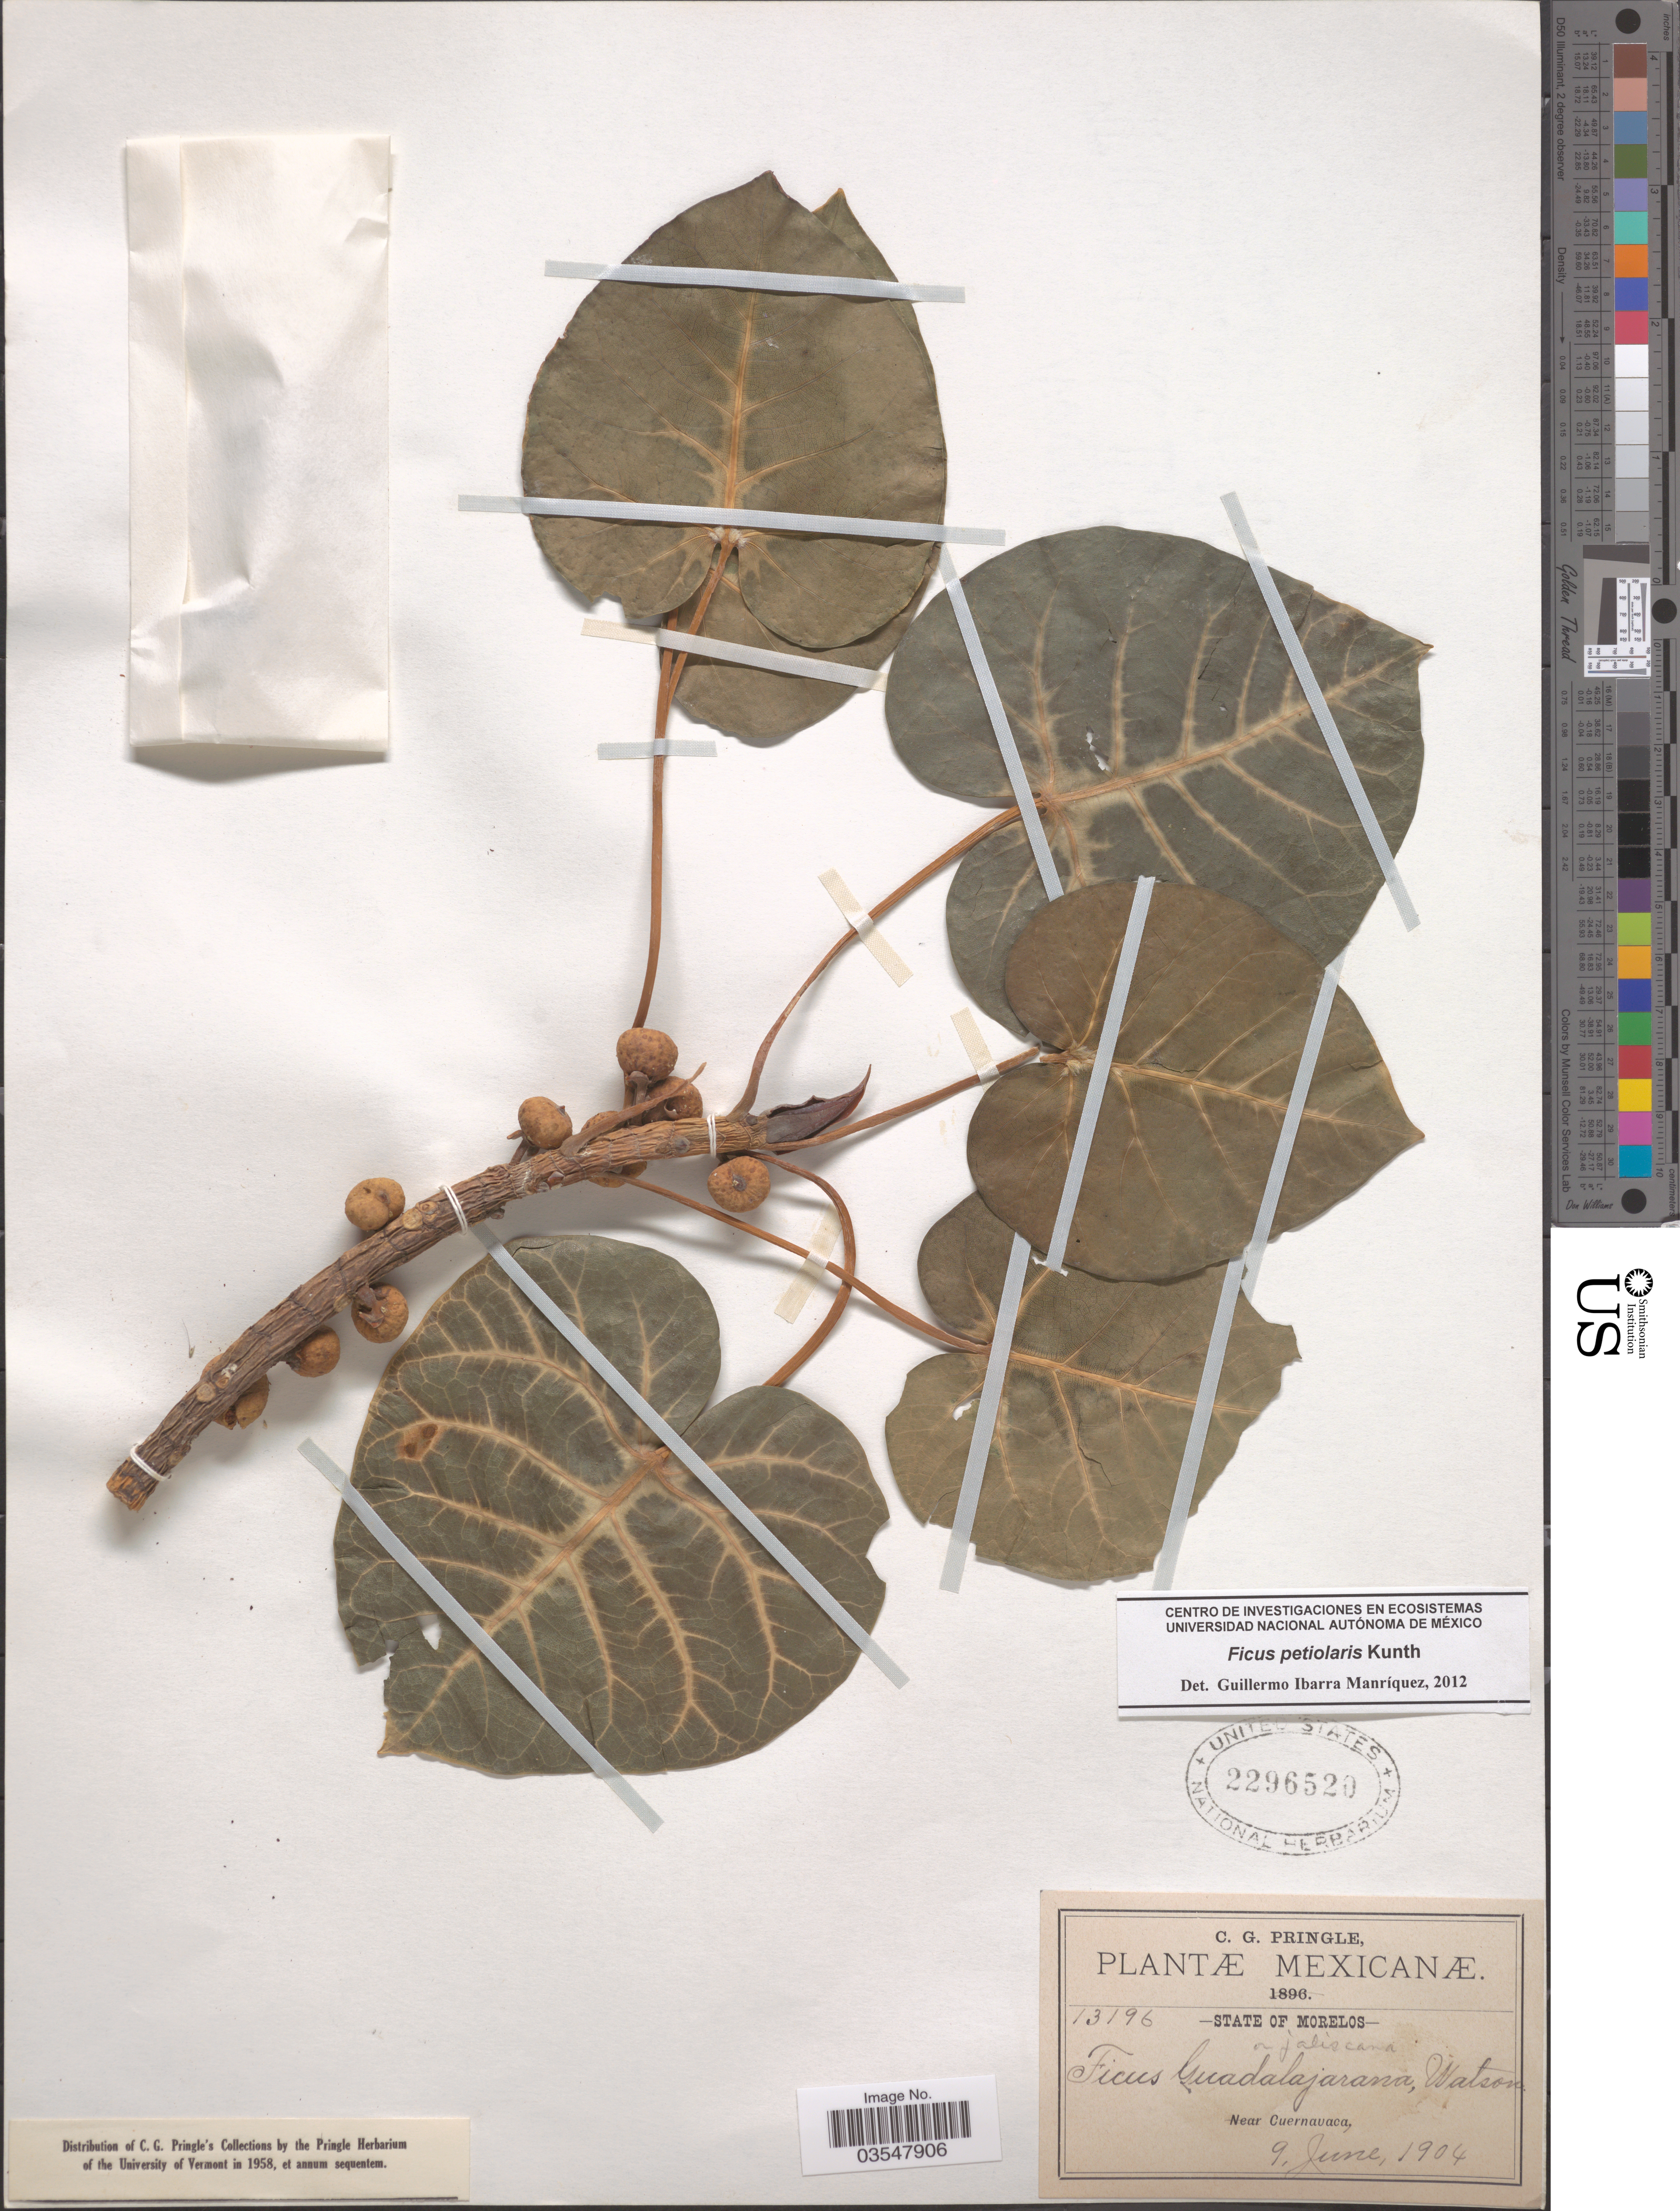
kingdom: Plantae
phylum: Tracheophyta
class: Magnoliopsida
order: Rosales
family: Moraceae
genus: Ficus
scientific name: Ficus petiolaris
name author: Kunth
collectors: C. G. Pringle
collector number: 13196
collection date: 1904-06-09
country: Mexico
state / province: Morelos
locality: Cuernavaca.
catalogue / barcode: US 2296520